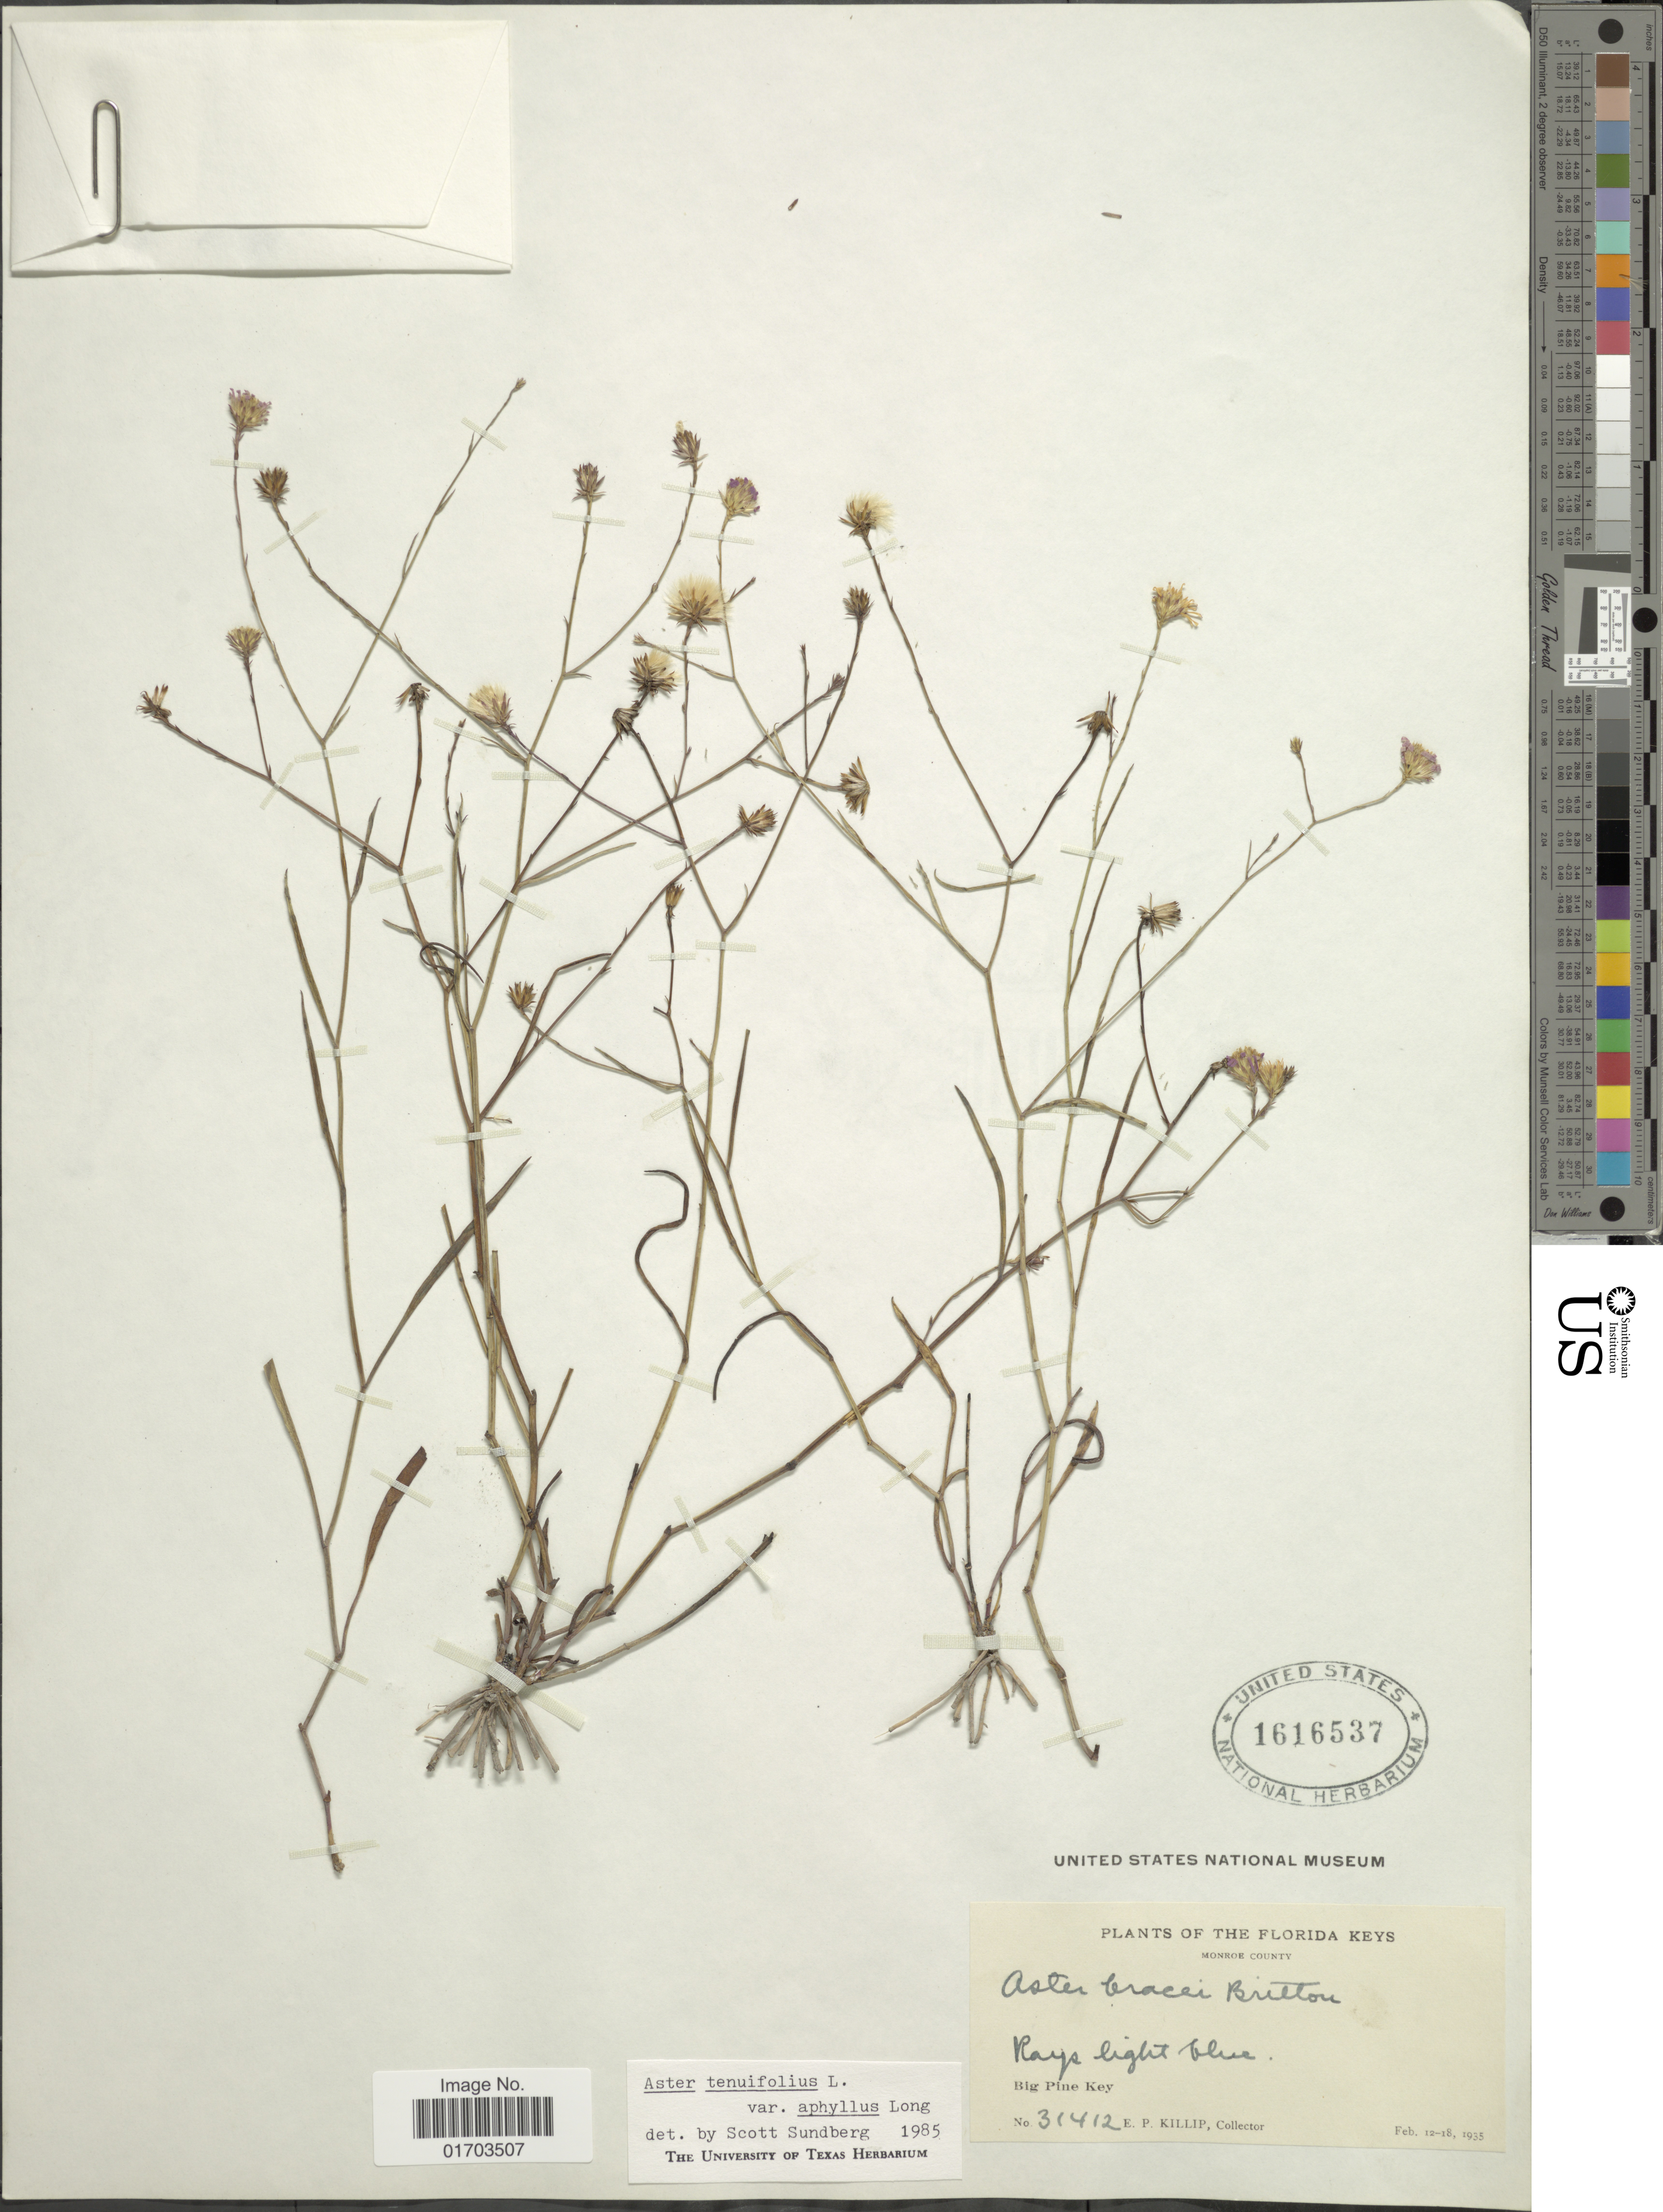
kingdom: Plantae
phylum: Tracheophyta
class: Magnoliopsida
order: Asterales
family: Asteraceae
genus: Symphyotrichum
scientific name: Symphyotrichum tenuifolium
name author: (L.) G.L. Nesom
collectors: E. P. Killip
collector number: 31412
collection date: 1935-02-12/1935-02-18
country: United States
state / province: Florida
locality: Florida Keys, Monroe County, Big Pine Key.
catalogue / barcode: US 1616537